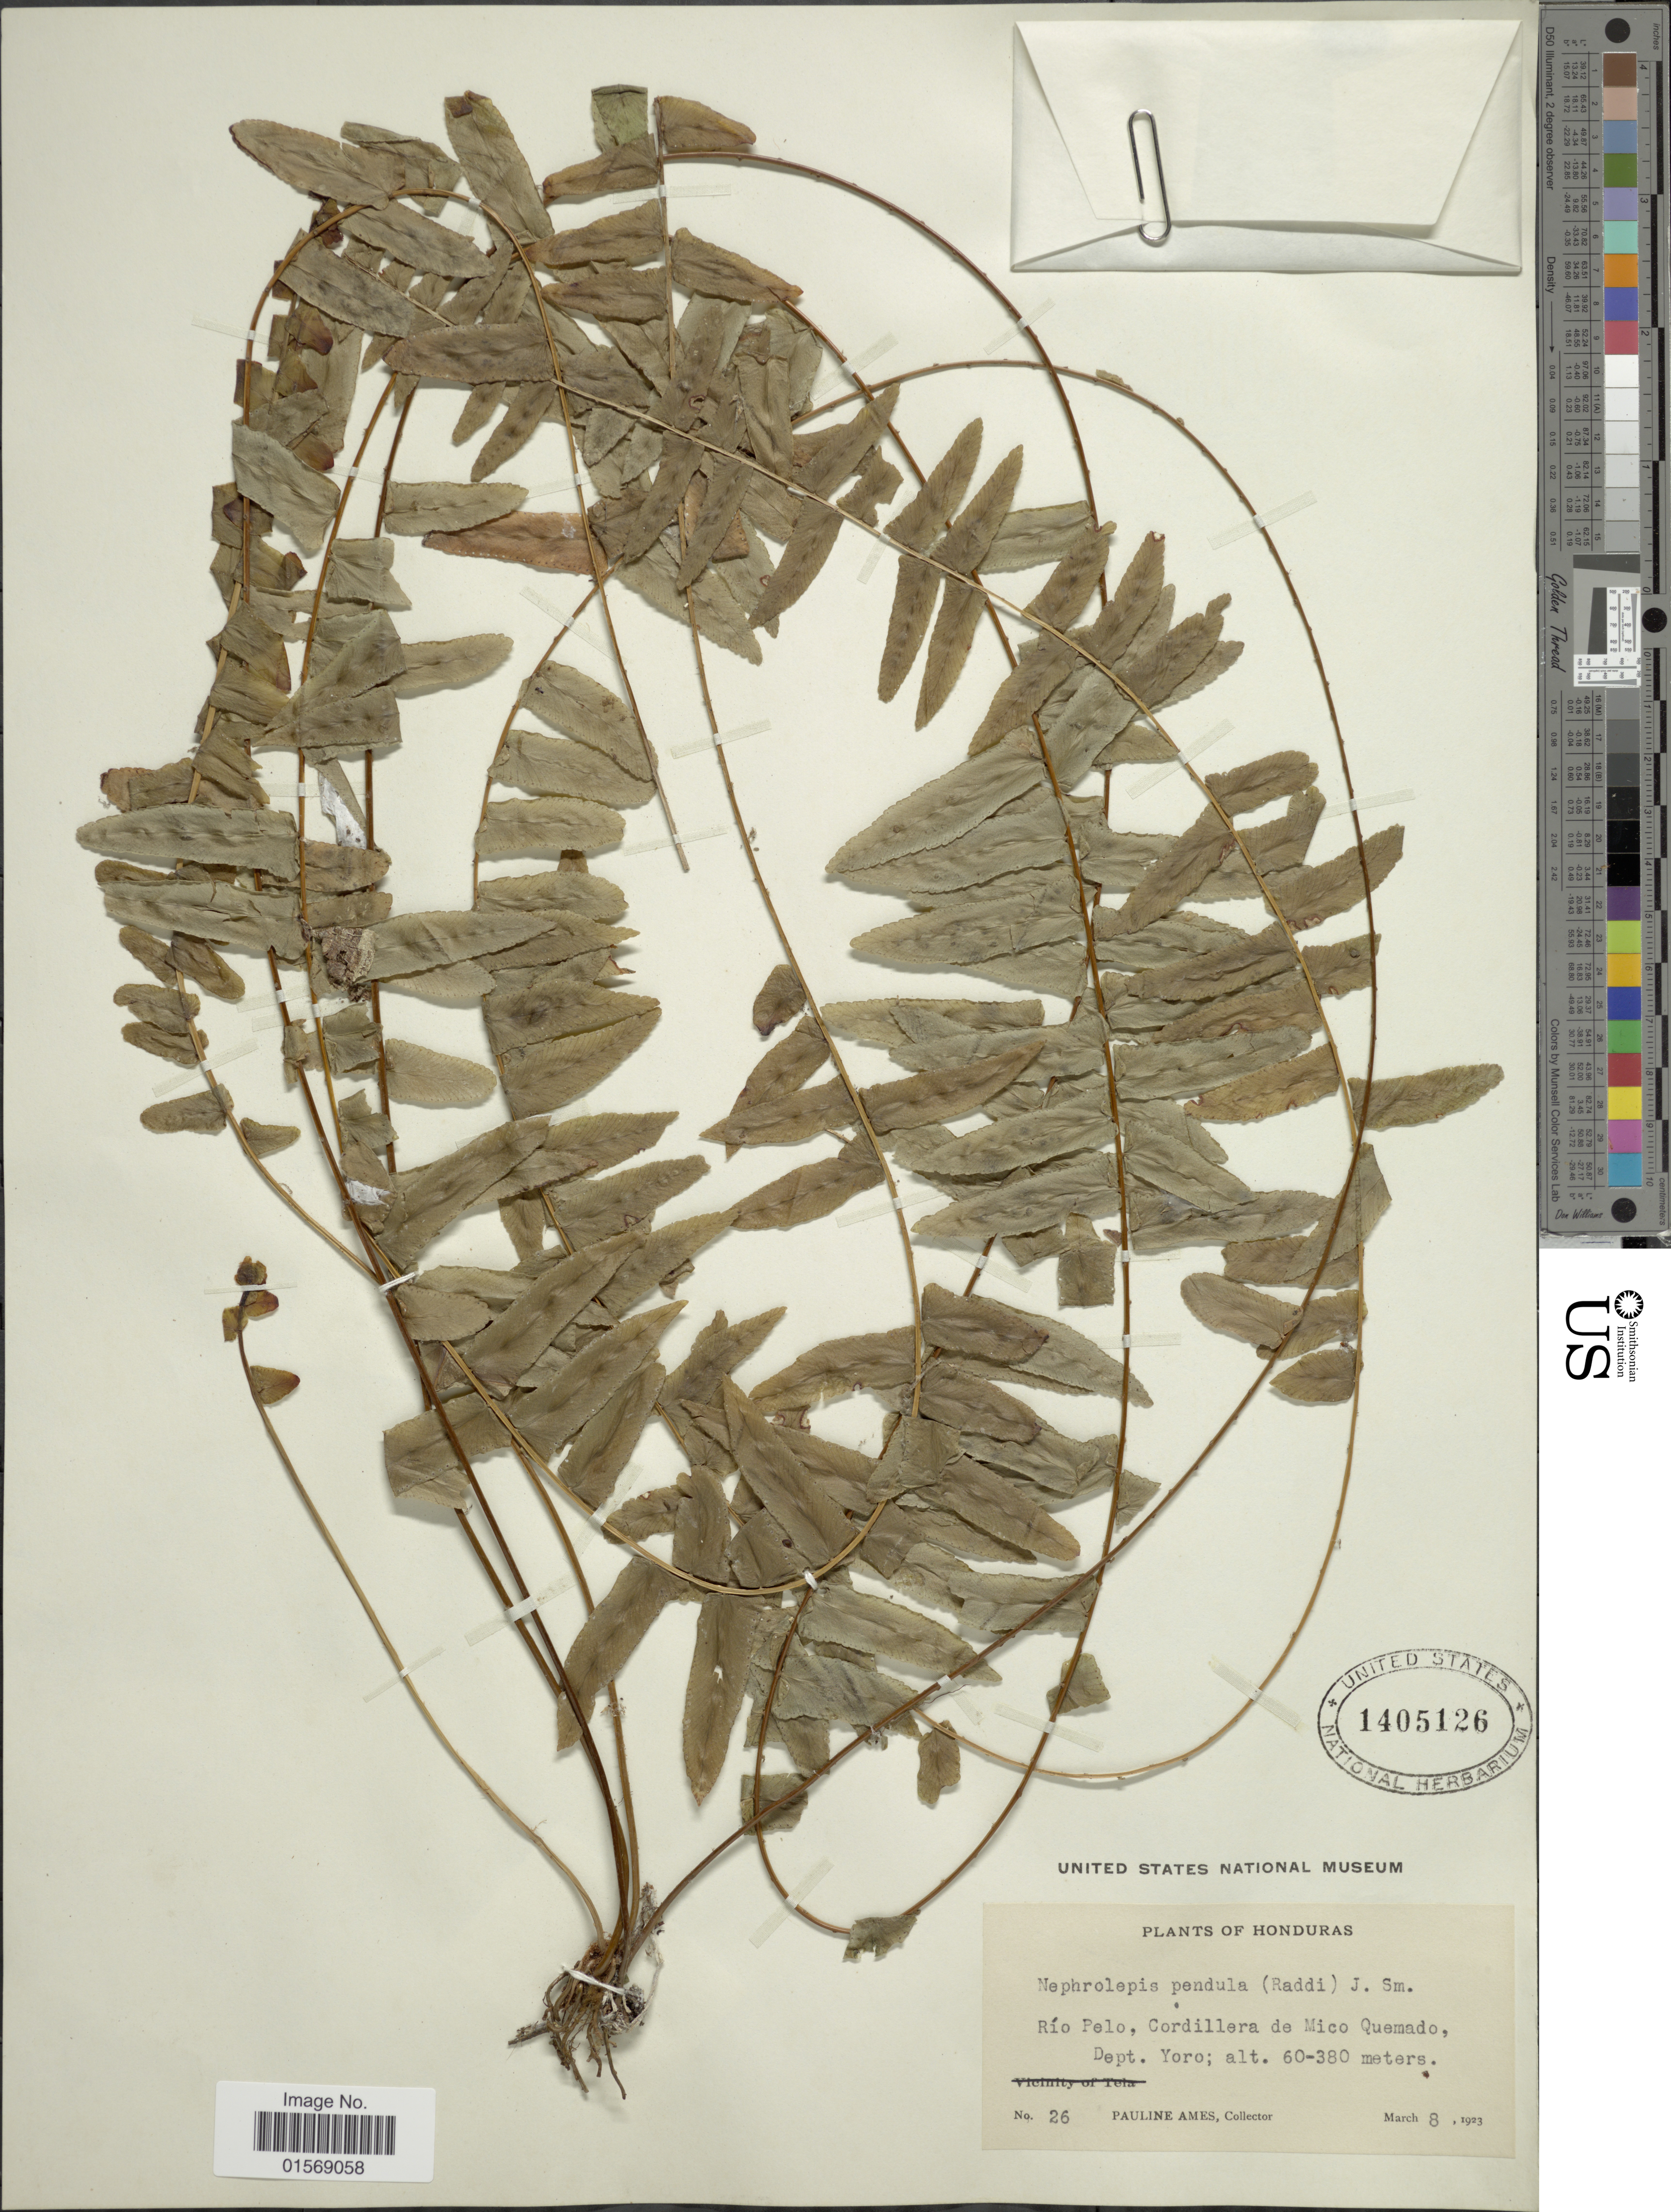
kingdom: Plantae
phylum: Tracheophyta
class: Polypodiopsida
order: Polypodiales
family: Nephrolepidaceae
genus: Nephrolepis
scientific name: Nephrolepis pendula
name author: (Raddi) J. Sm.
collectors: P. Ames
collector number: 26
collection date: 1923-03-08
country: Honduras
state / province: Yoro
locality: Rio Pelo, Cordillera de Mico Quemado. Dept. Yoro.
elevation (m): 60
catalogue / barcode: US 1405126